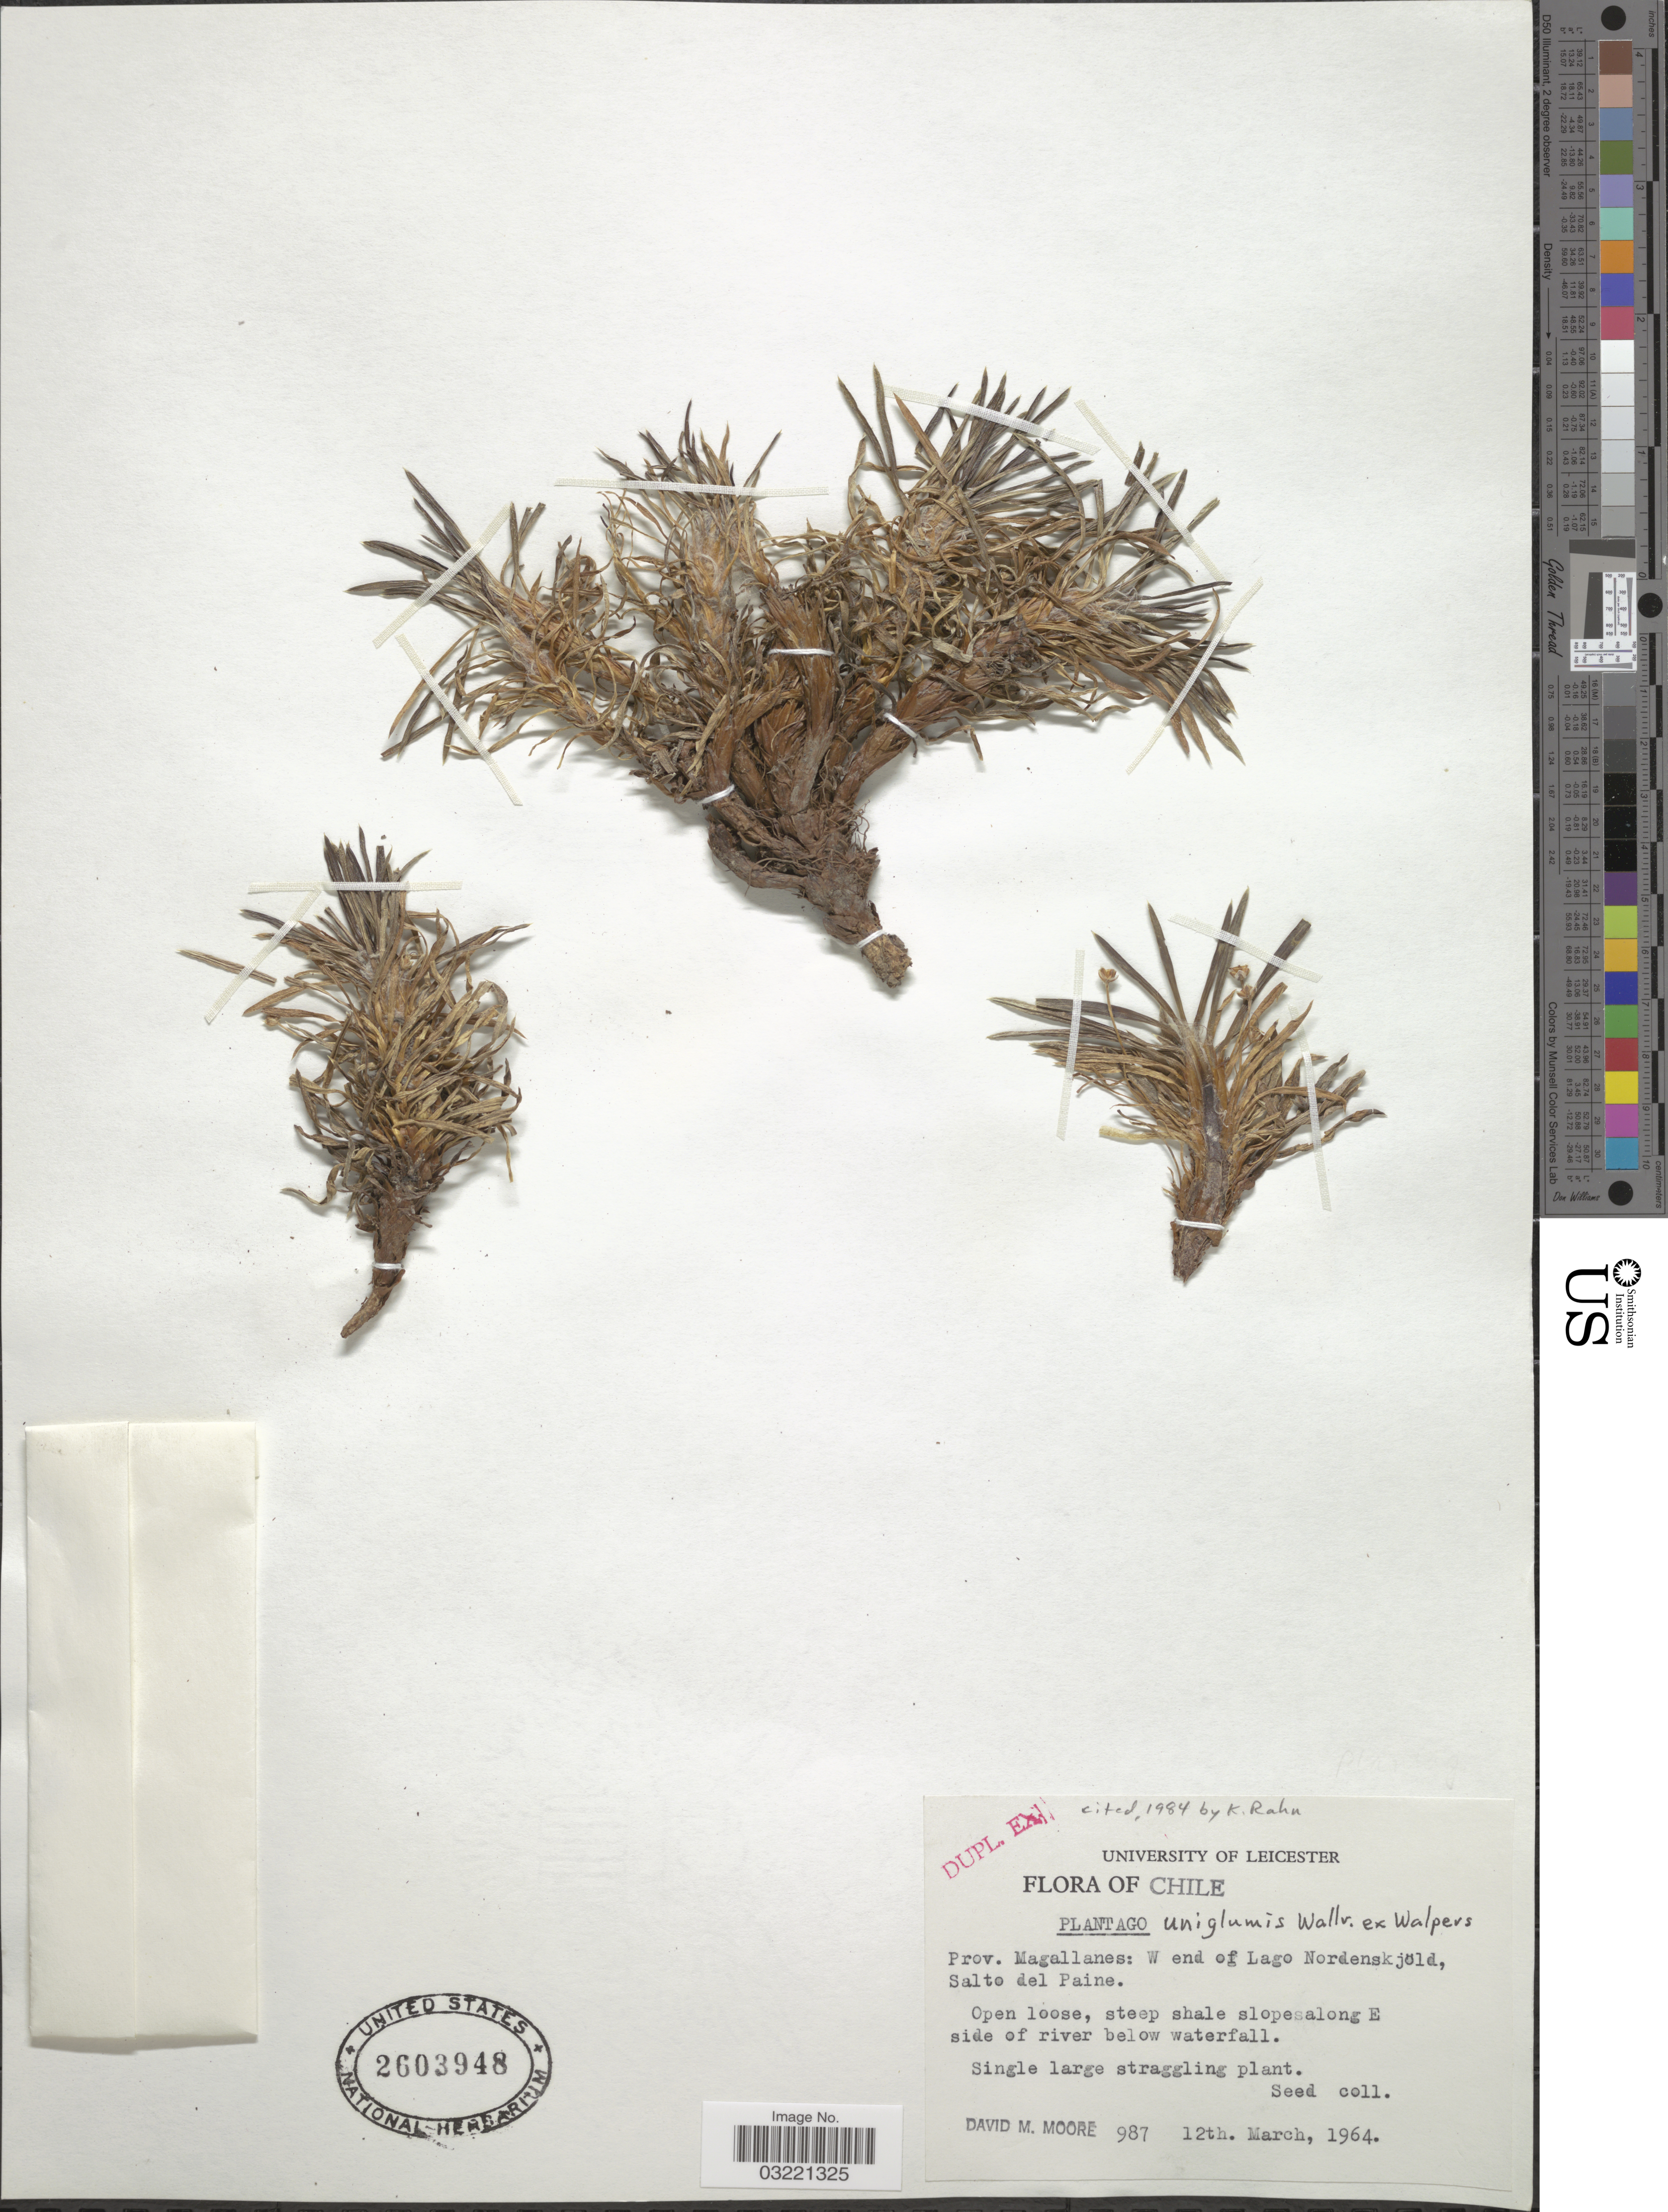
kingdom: Plantae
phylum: Tracheophyta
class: Magnoliopsida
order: Lamiales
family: Plantaginaceae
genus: Plantago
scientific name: Plantago uniglumis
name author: Wallr. ex Walp.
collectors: D. Moore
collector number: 987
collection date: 1964-03-12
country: Chile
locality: Prov. Magallanes: W end of Lago Nordenskjöld, Salto del Paine.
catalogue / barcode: US 2603948